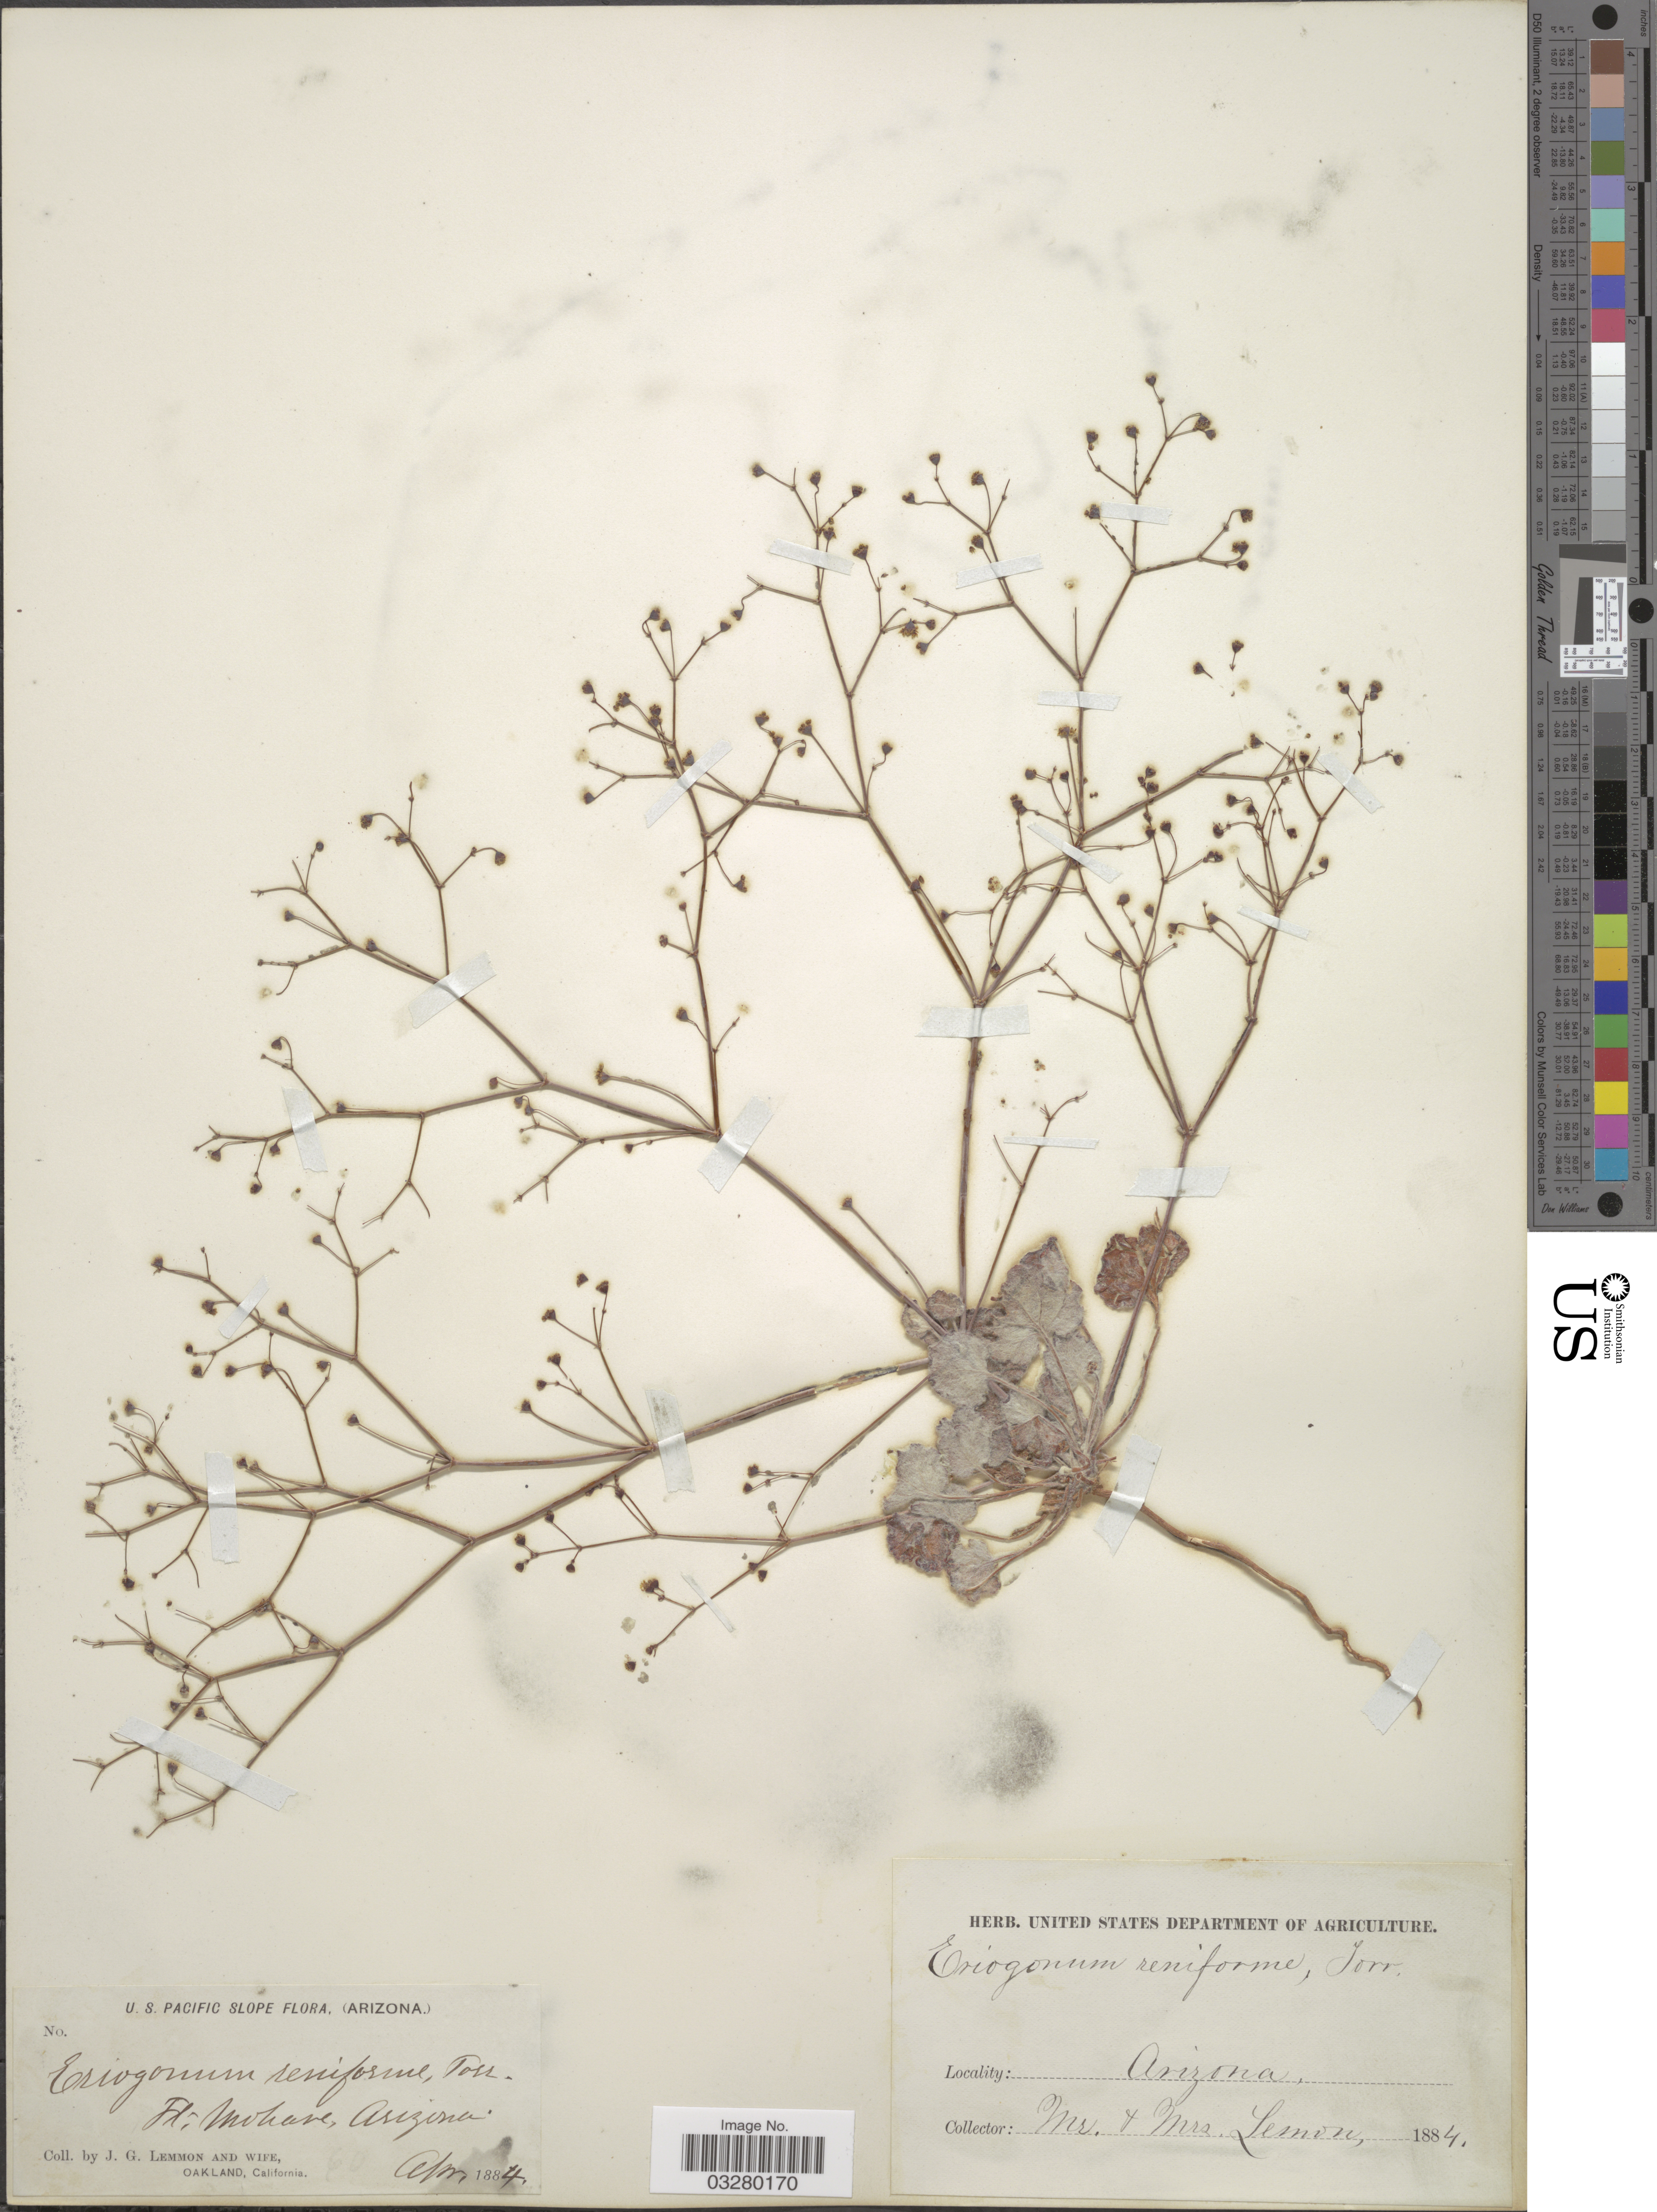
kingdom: Plantae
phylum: Tracheophyta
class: Magnoliopsida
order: Caryophyllales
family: Polygonaceae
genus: Eriogonum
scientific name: Eriogonum reniforme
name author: Torr. & Frém.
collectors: J. Lemmon & Mrs. J. G. Lemmon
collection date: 1884-04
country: United States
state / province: Arizona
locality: U. S. Pacific Slope. Ft. Mohave.